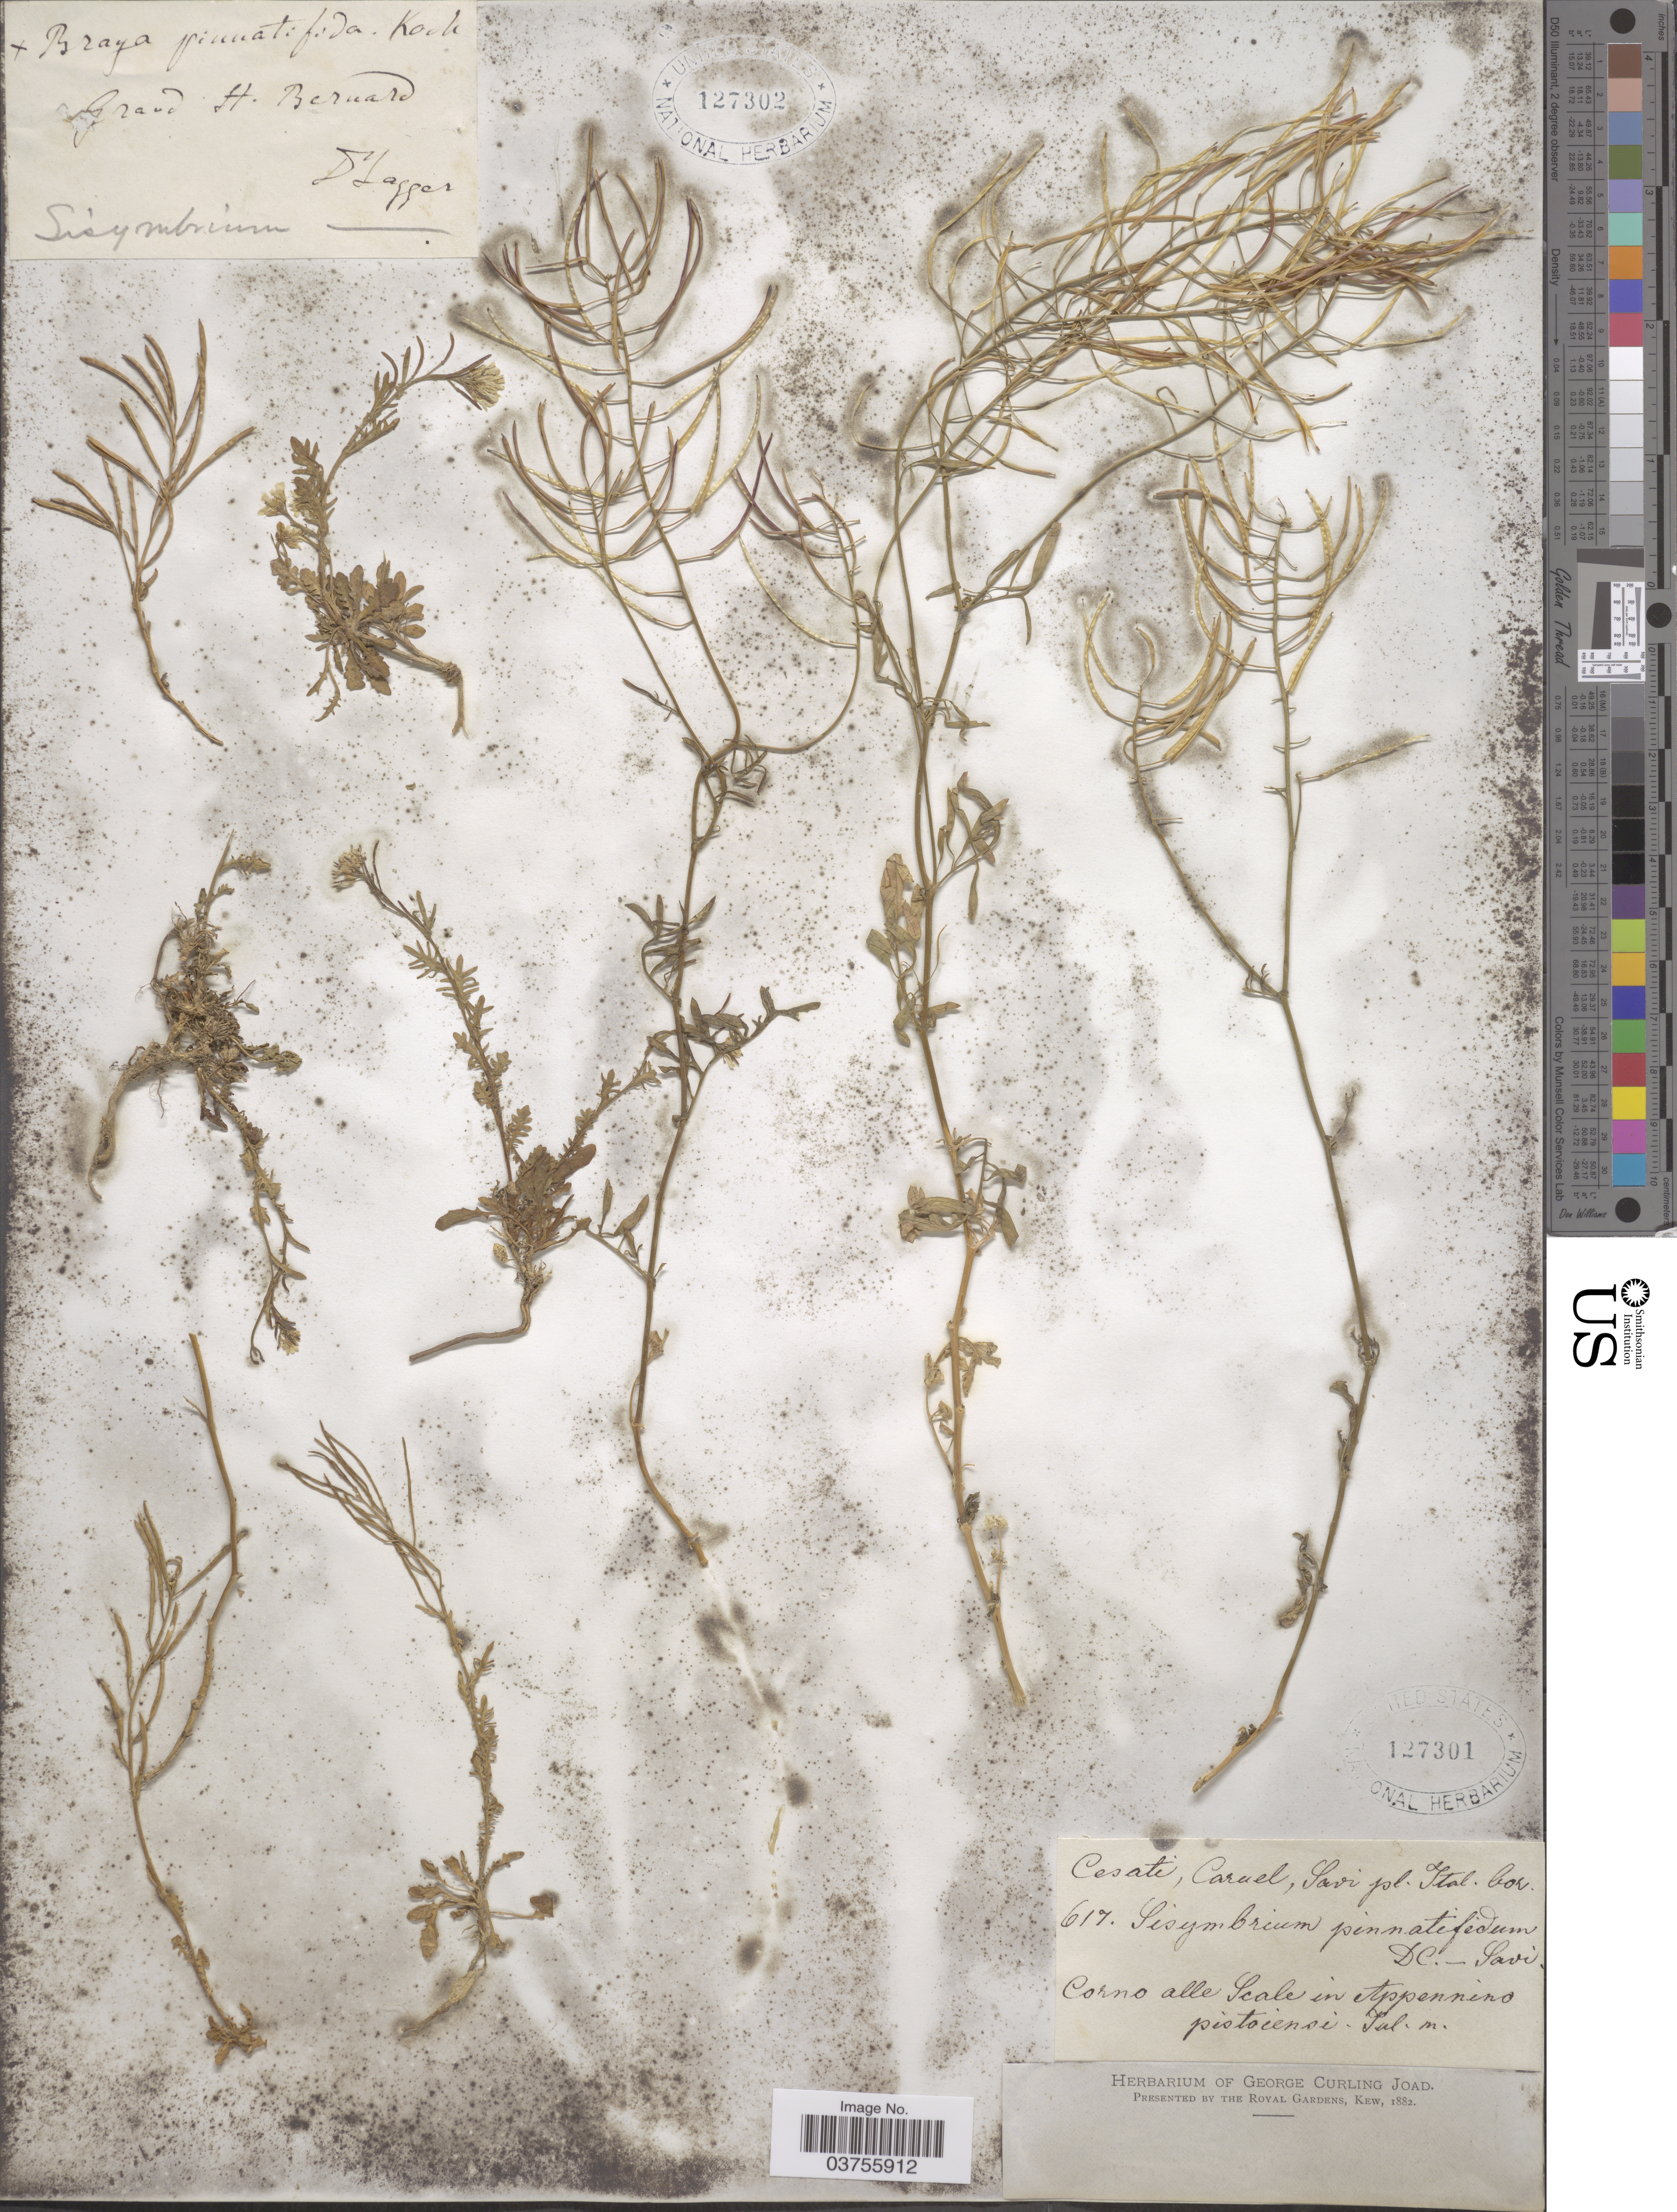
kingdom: Plantae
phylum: Tracheophyta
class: Magnoliopsida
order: Brassicales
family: Brassicaceae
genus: Arabidopsis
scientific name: Arabidopsis pinnatifida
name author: (Lam.) Rupr.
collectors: Cesati, Caruel & G. Savi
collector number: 617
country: Italy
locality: Ital. bor. Corno alle Scale in Appennino pistoiensi.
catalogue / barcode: US 127301-2